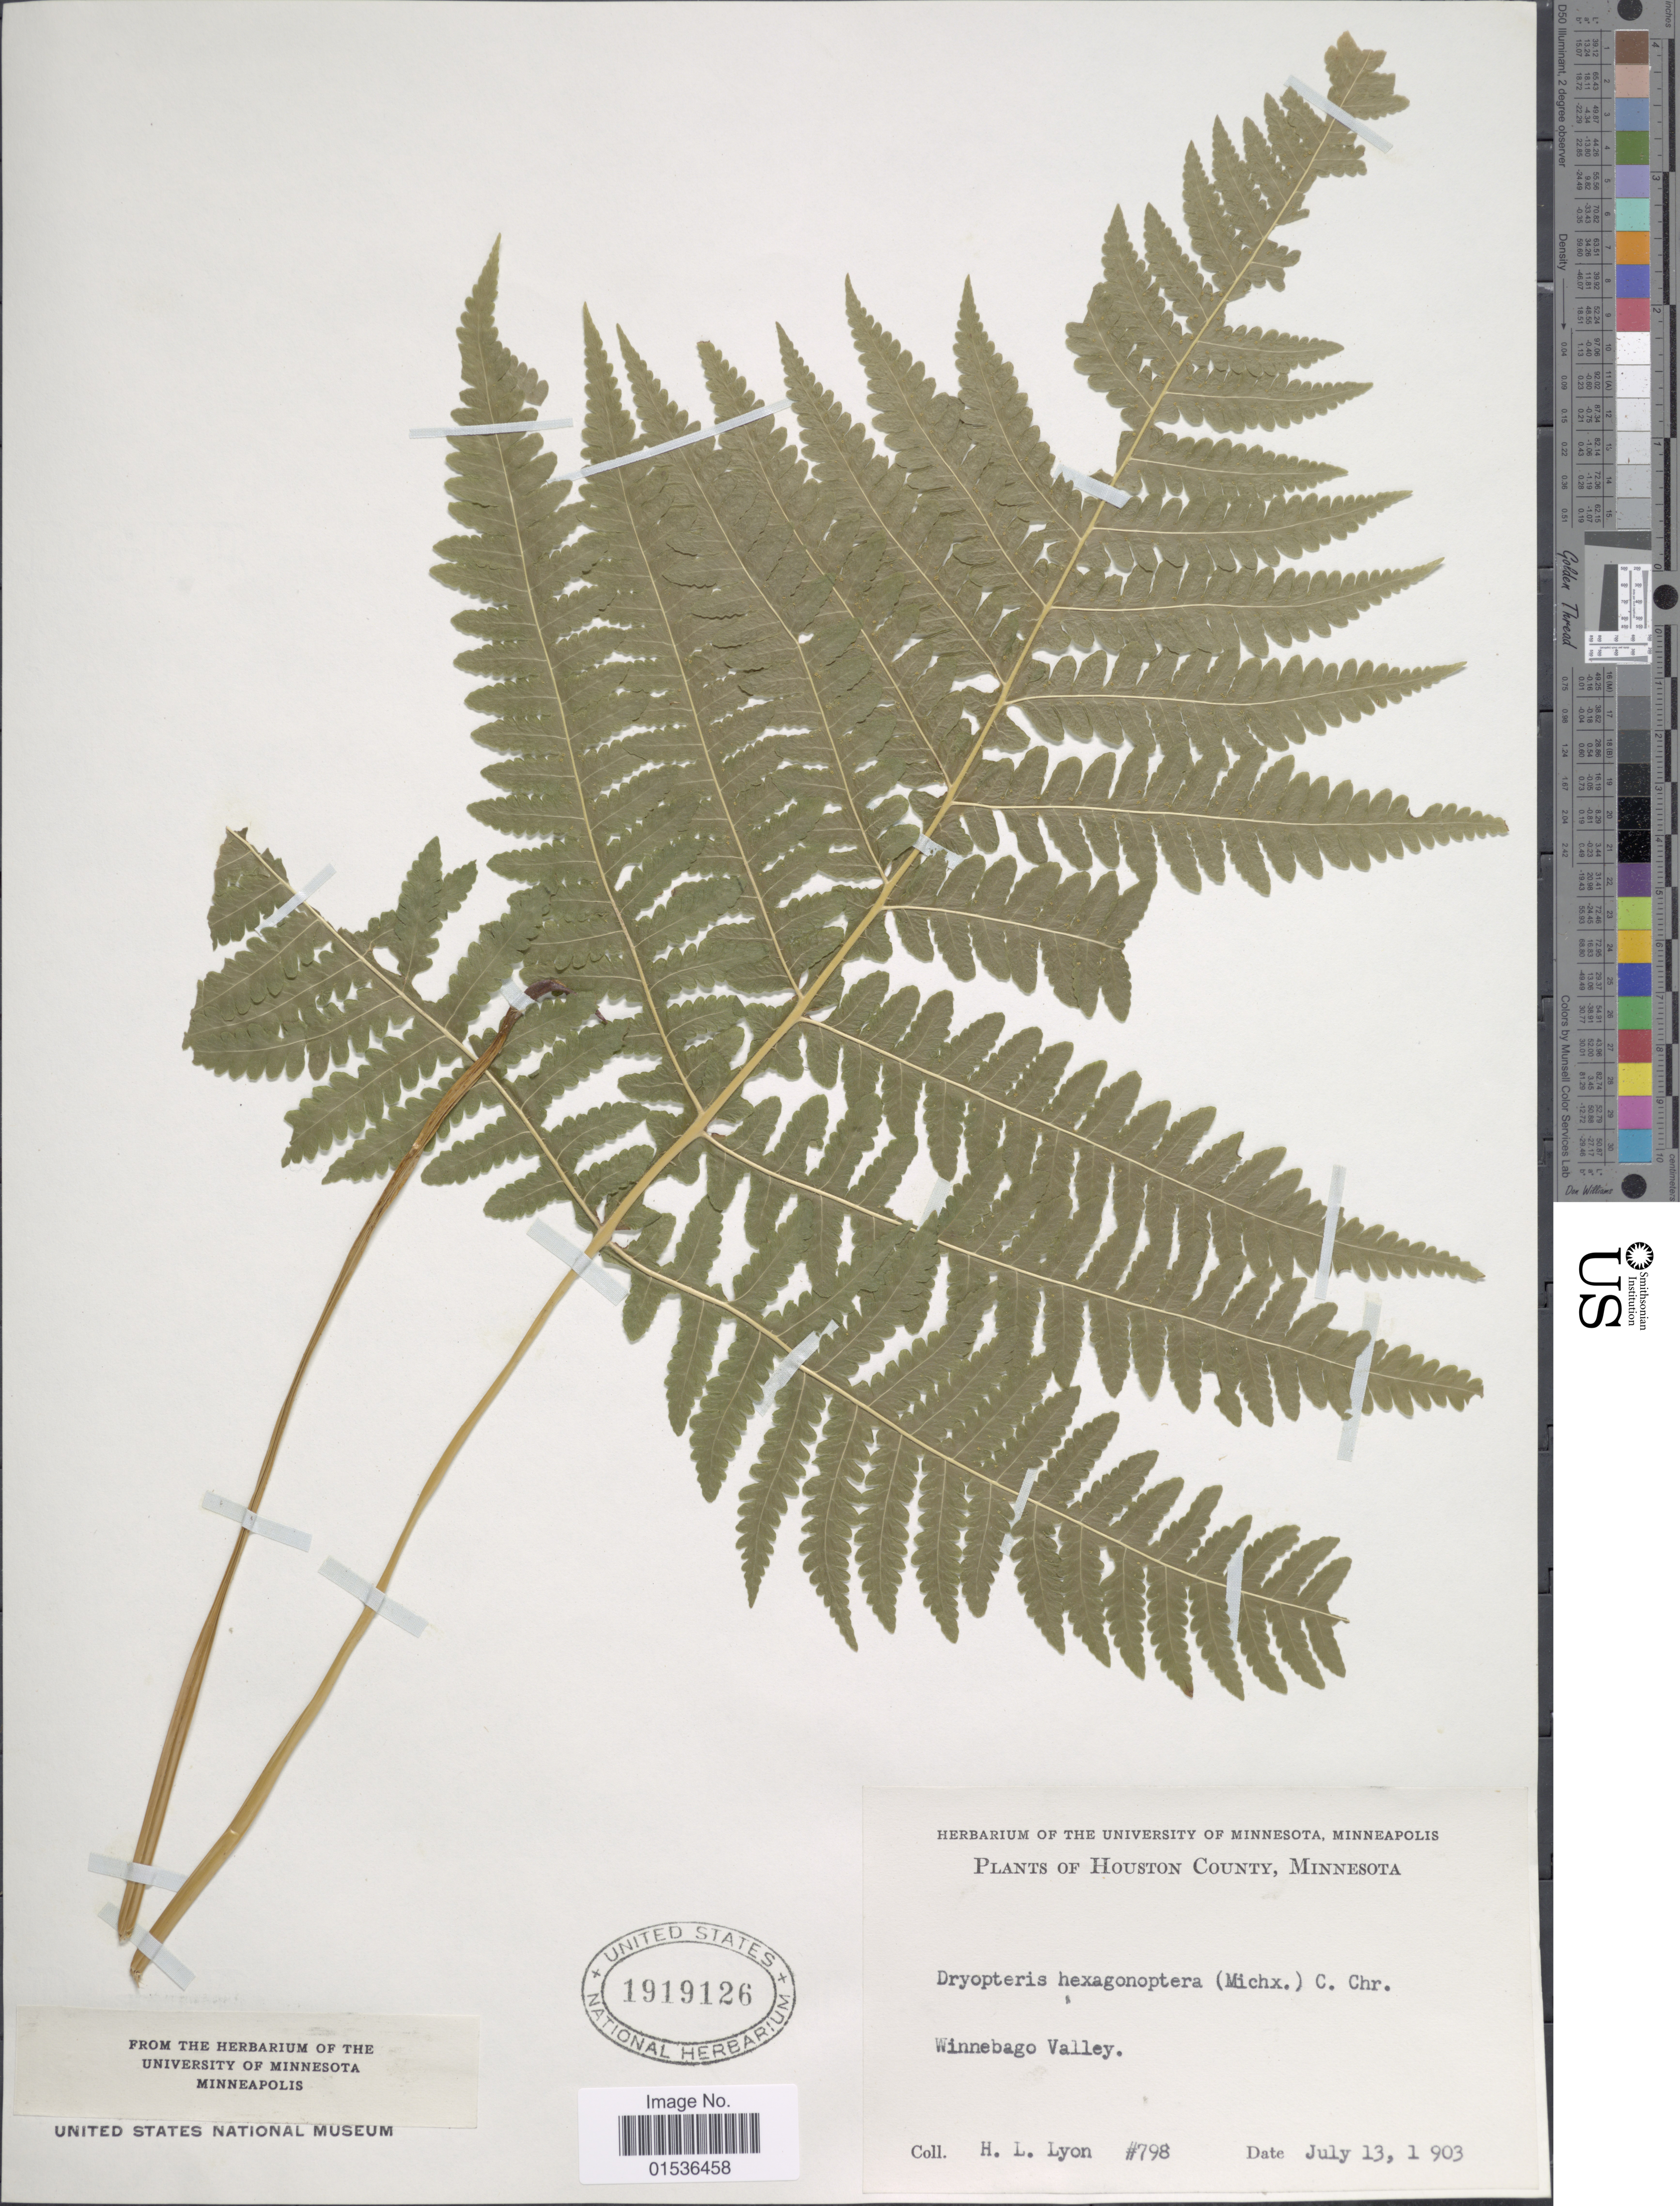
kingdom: Plantae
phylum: Tracheophyta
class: Polypodiopsida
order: Polypodiales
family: Thelypteridaceae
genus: Phegopteris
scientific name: Phegopteris hexagonoptera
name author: (Michx.) Fée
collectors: H. Lyon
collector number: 798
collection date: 1903-07-13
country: United States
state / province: Minnesota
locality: Houston County, Minnesota, Winnebago Valley.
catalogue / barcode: US 1919126